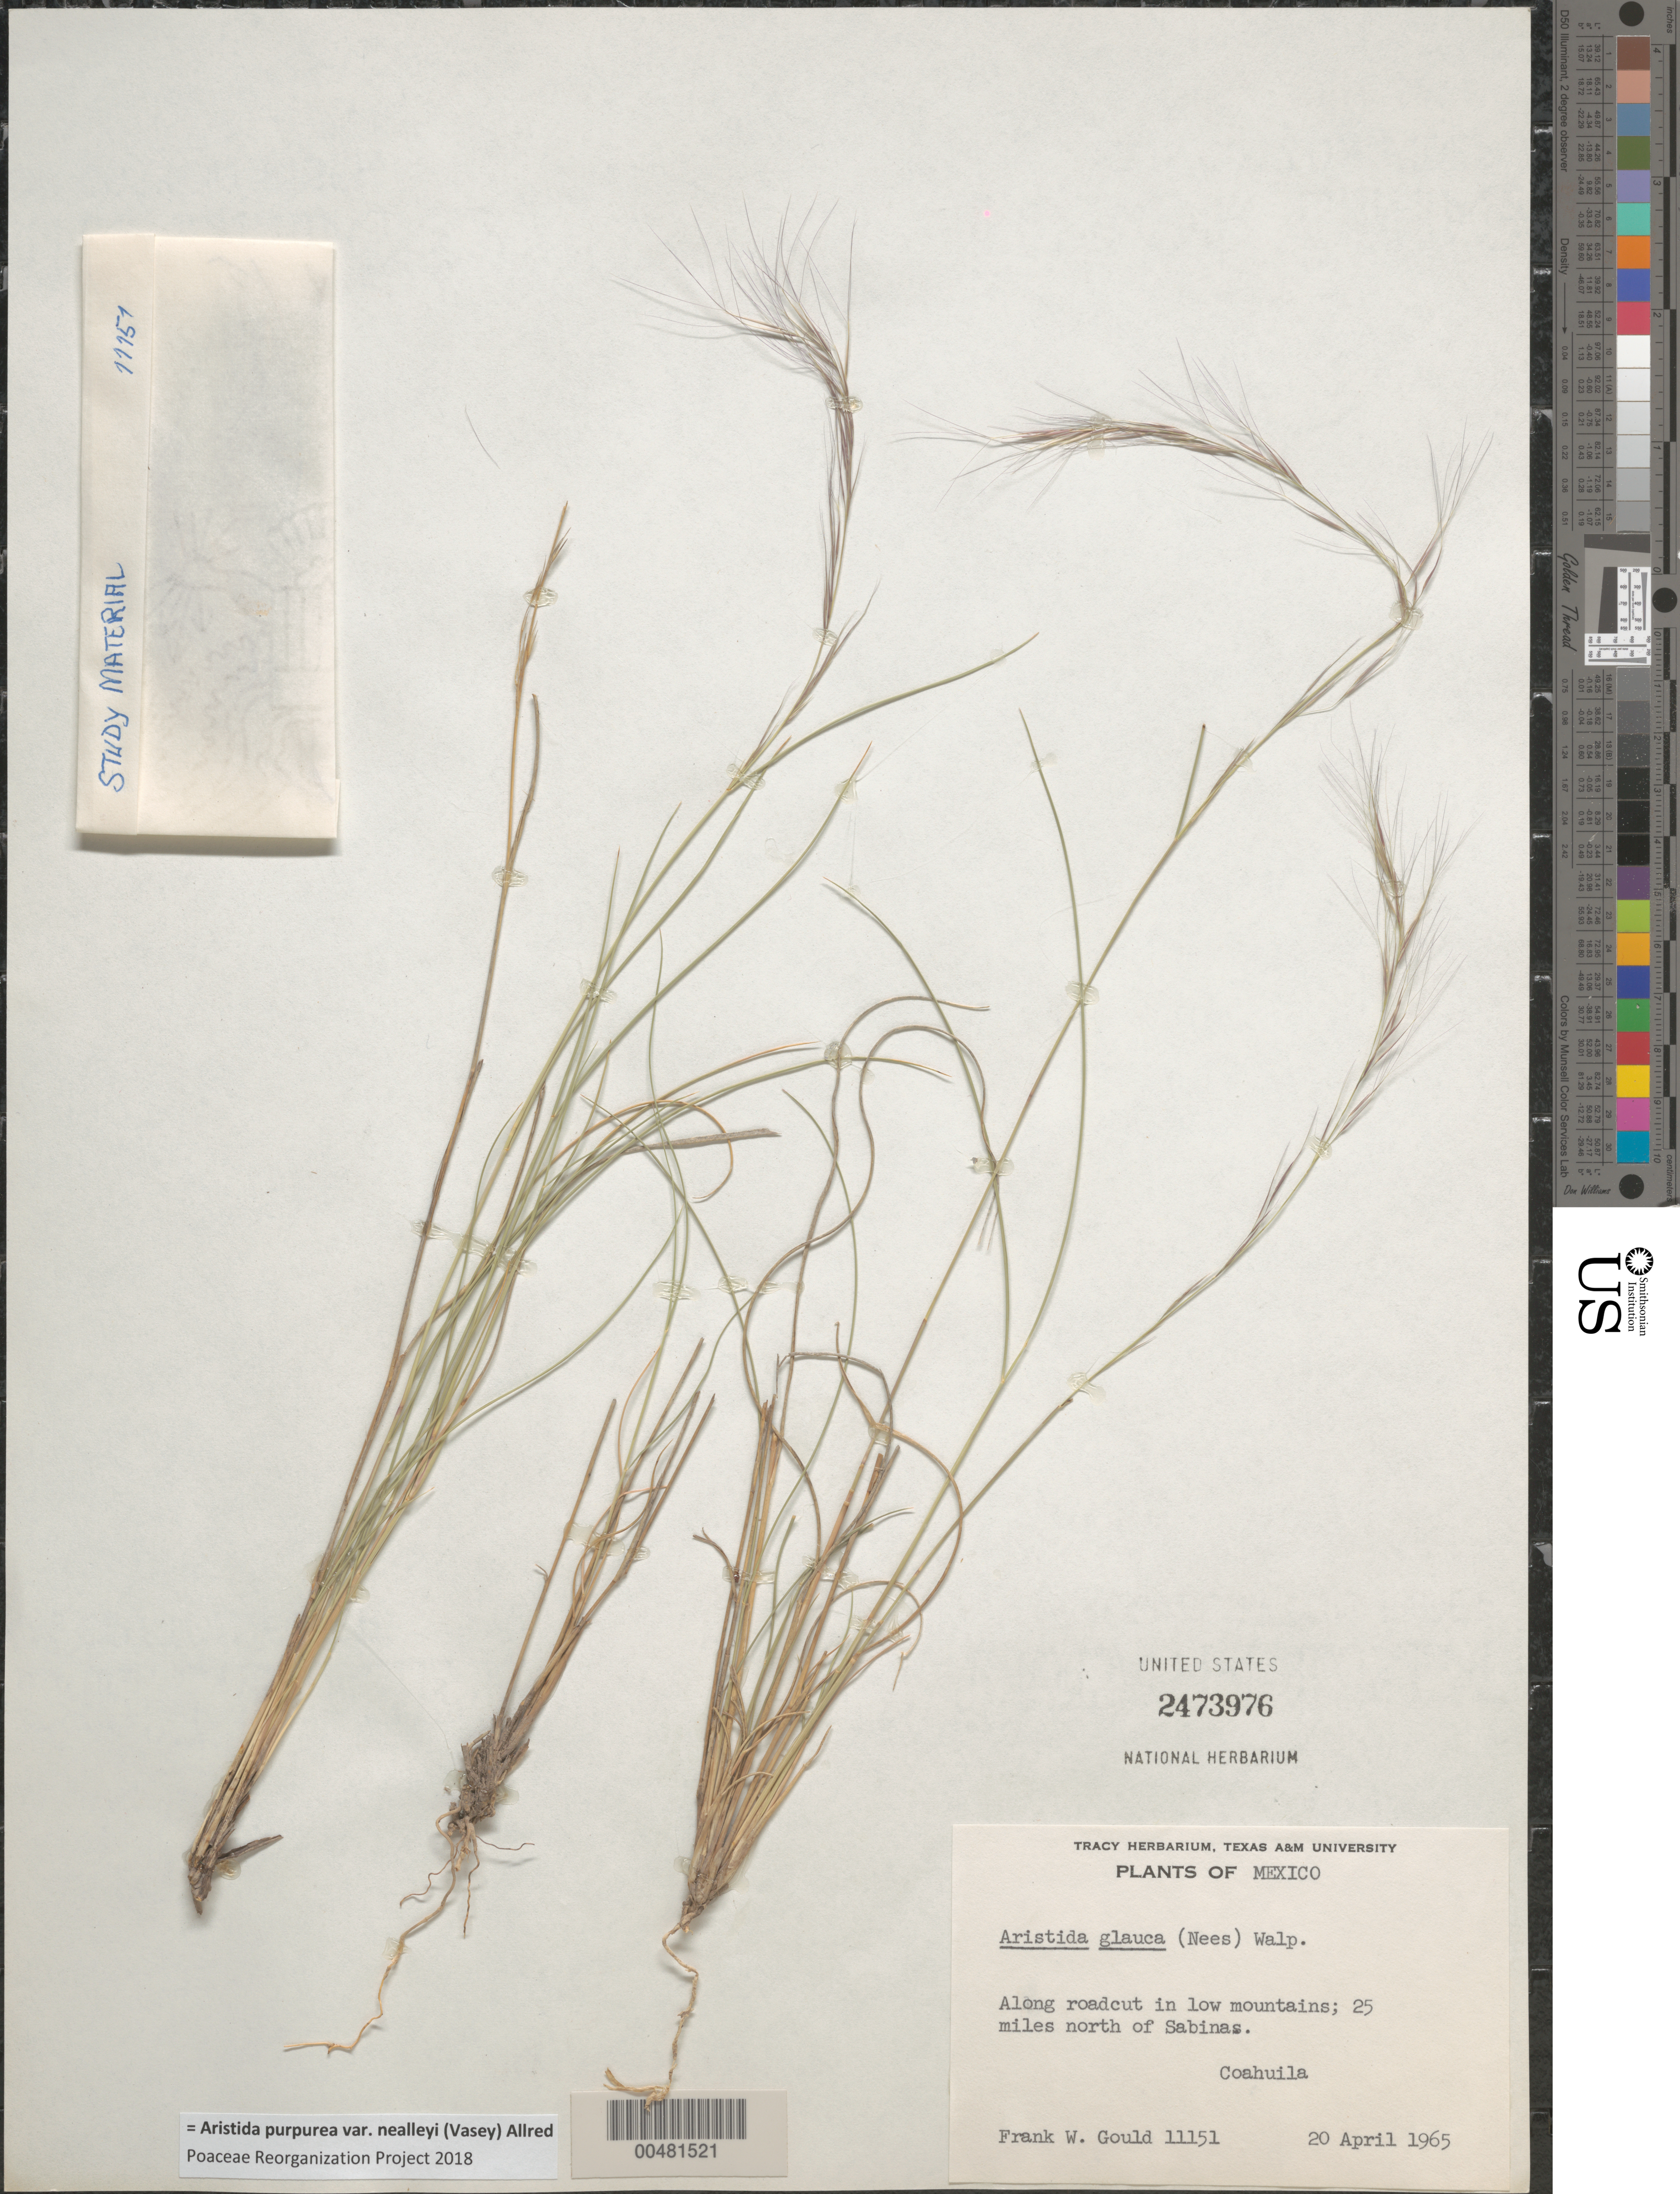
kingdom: Plantae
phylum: Tracheophyta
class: Liliopsida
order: Poales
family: Poaceae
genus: Aristida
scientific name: Aristida purpurea var. nealleyi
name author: (Vasey) Allred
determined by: Poaceae Reorganization Project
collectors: F. W. Gould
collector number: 11151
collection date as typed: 20 Apr 1965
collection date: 1965-04-20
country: Mexico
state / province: Coahuila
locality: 25 mi N of Sabinas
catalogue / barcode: US 2473976